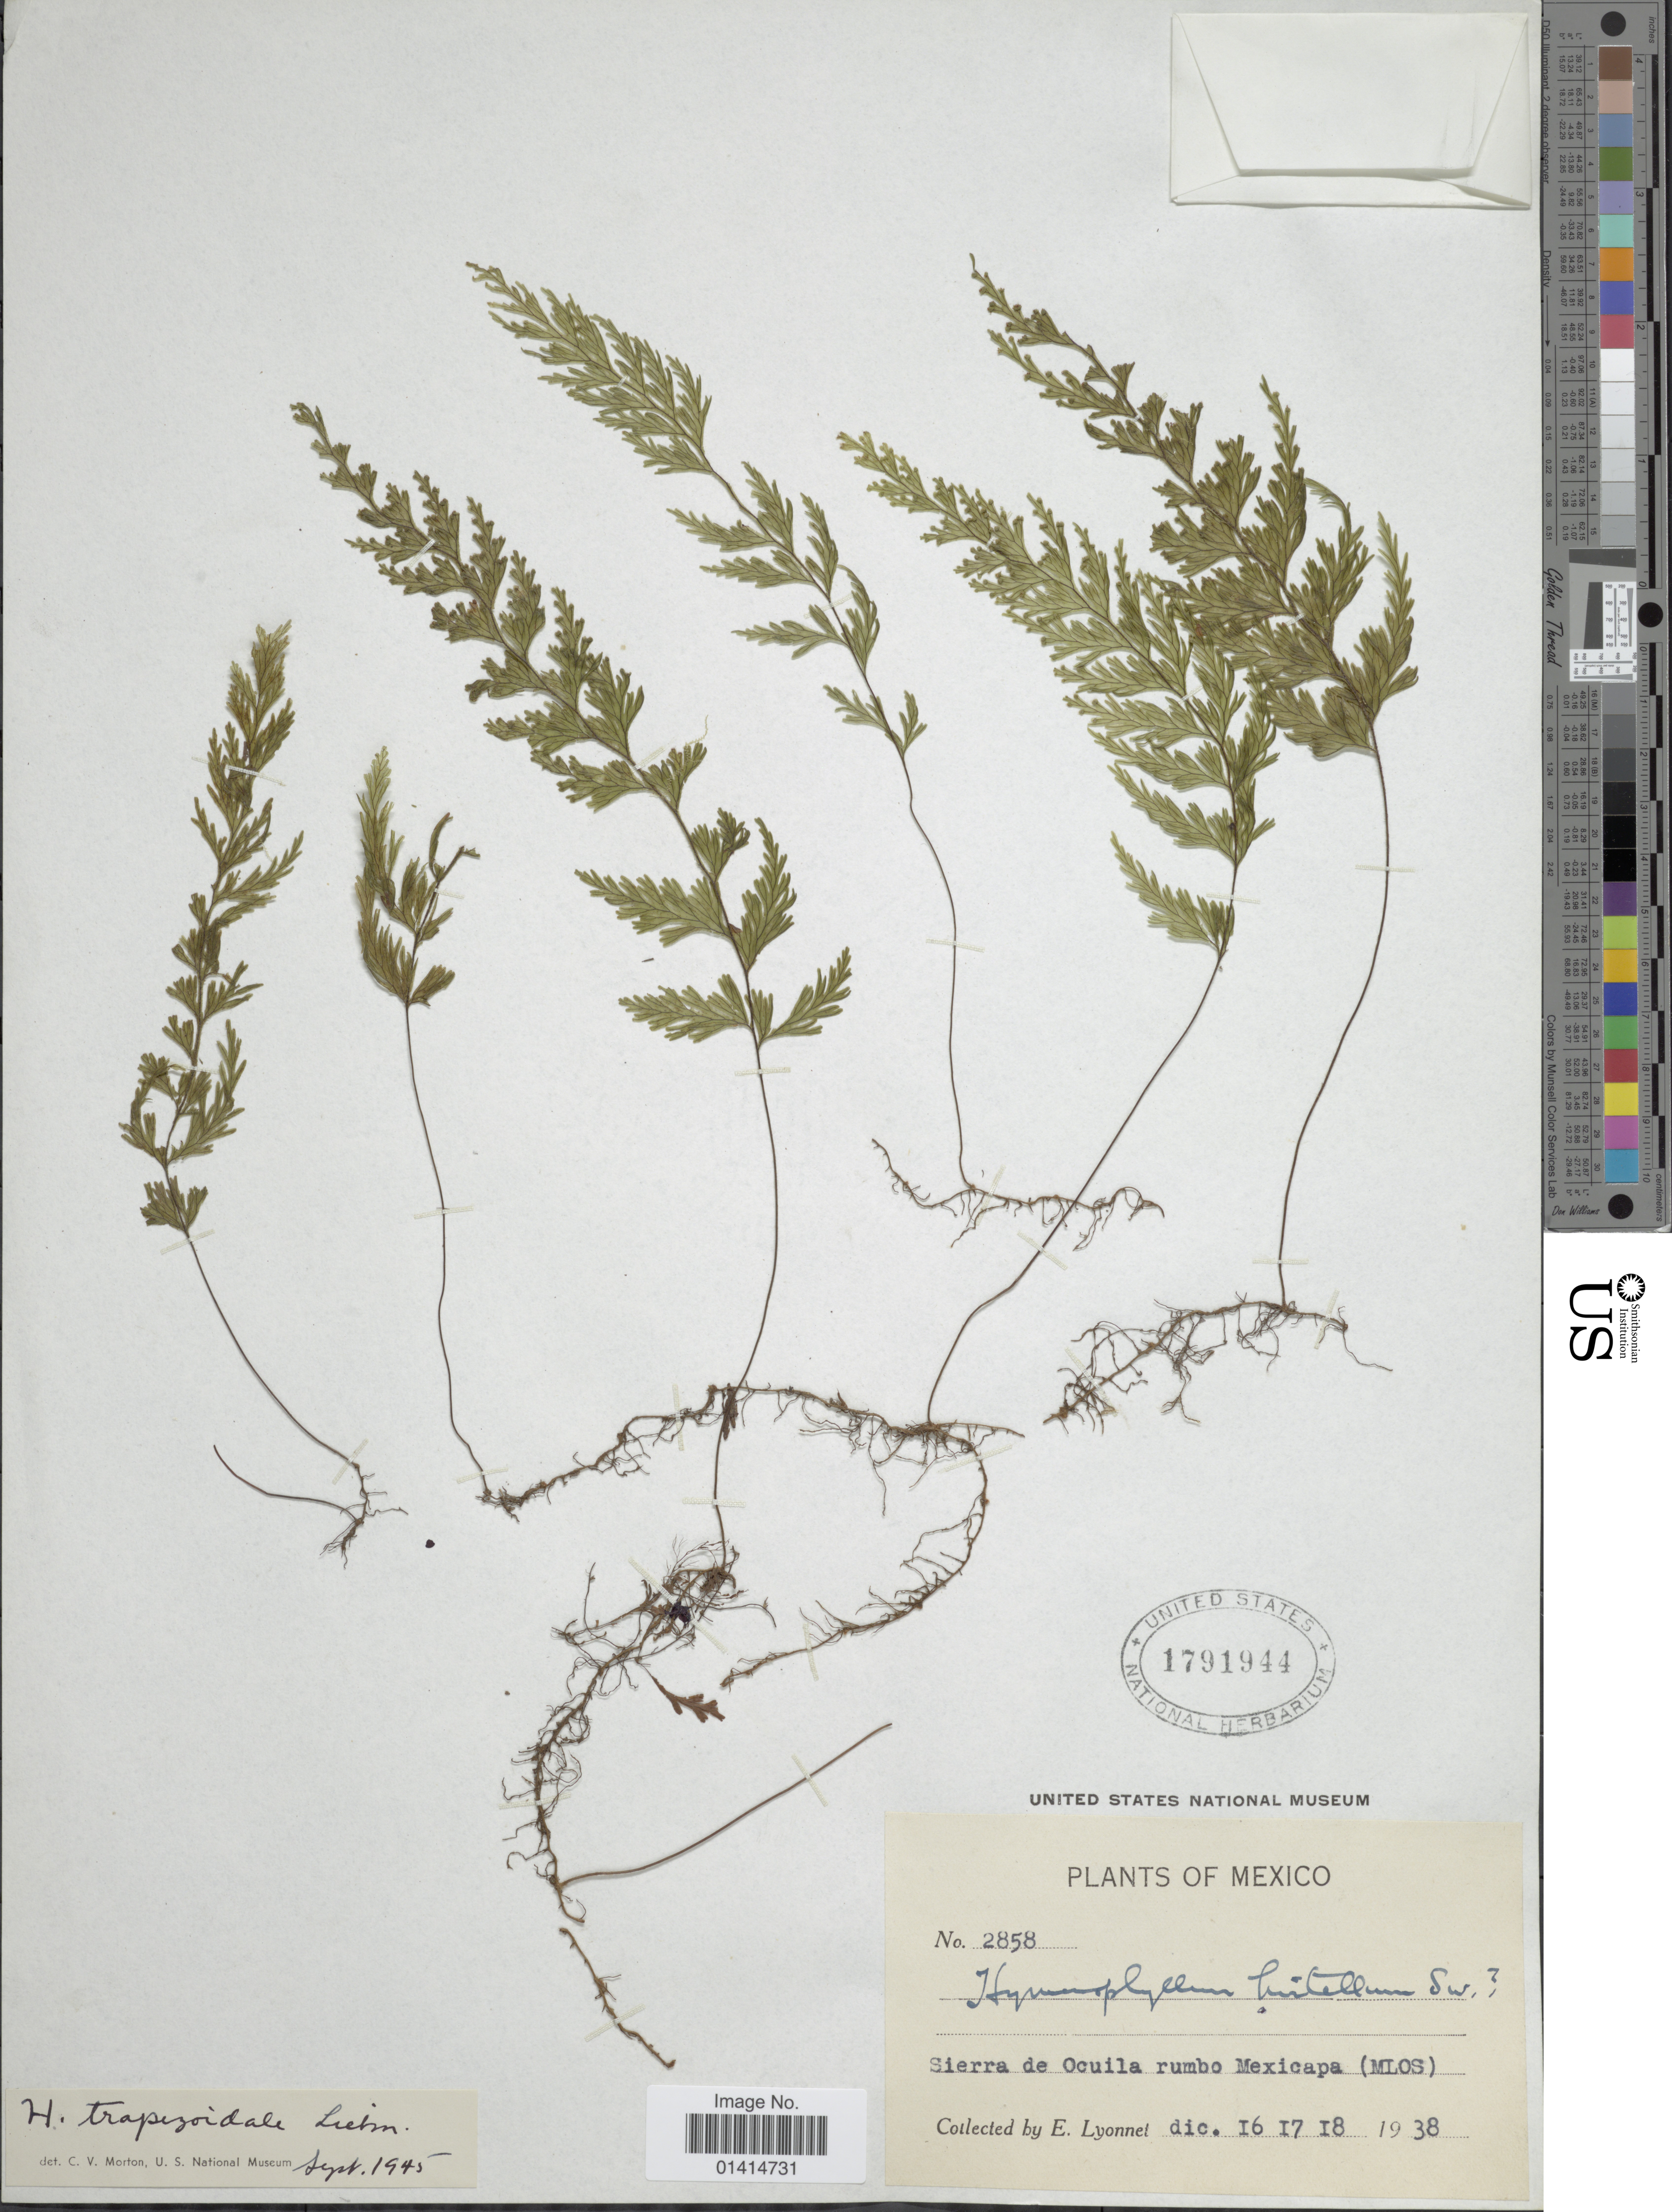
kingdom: Plantae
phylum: Tracheophyta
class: Polypodiopsida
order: Hymenophyllales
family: Hymenophyllaceae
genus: Hymenophyllum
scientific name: Hymenophyllum trapezoidale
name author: Liebm.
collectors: E. Lyonnet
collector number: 2858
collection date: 1938-12-16/1938-12-18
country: Mexico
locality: Sierra de Ocuila rumbo Mexicapa (MLOS)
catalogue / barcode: US 1791944